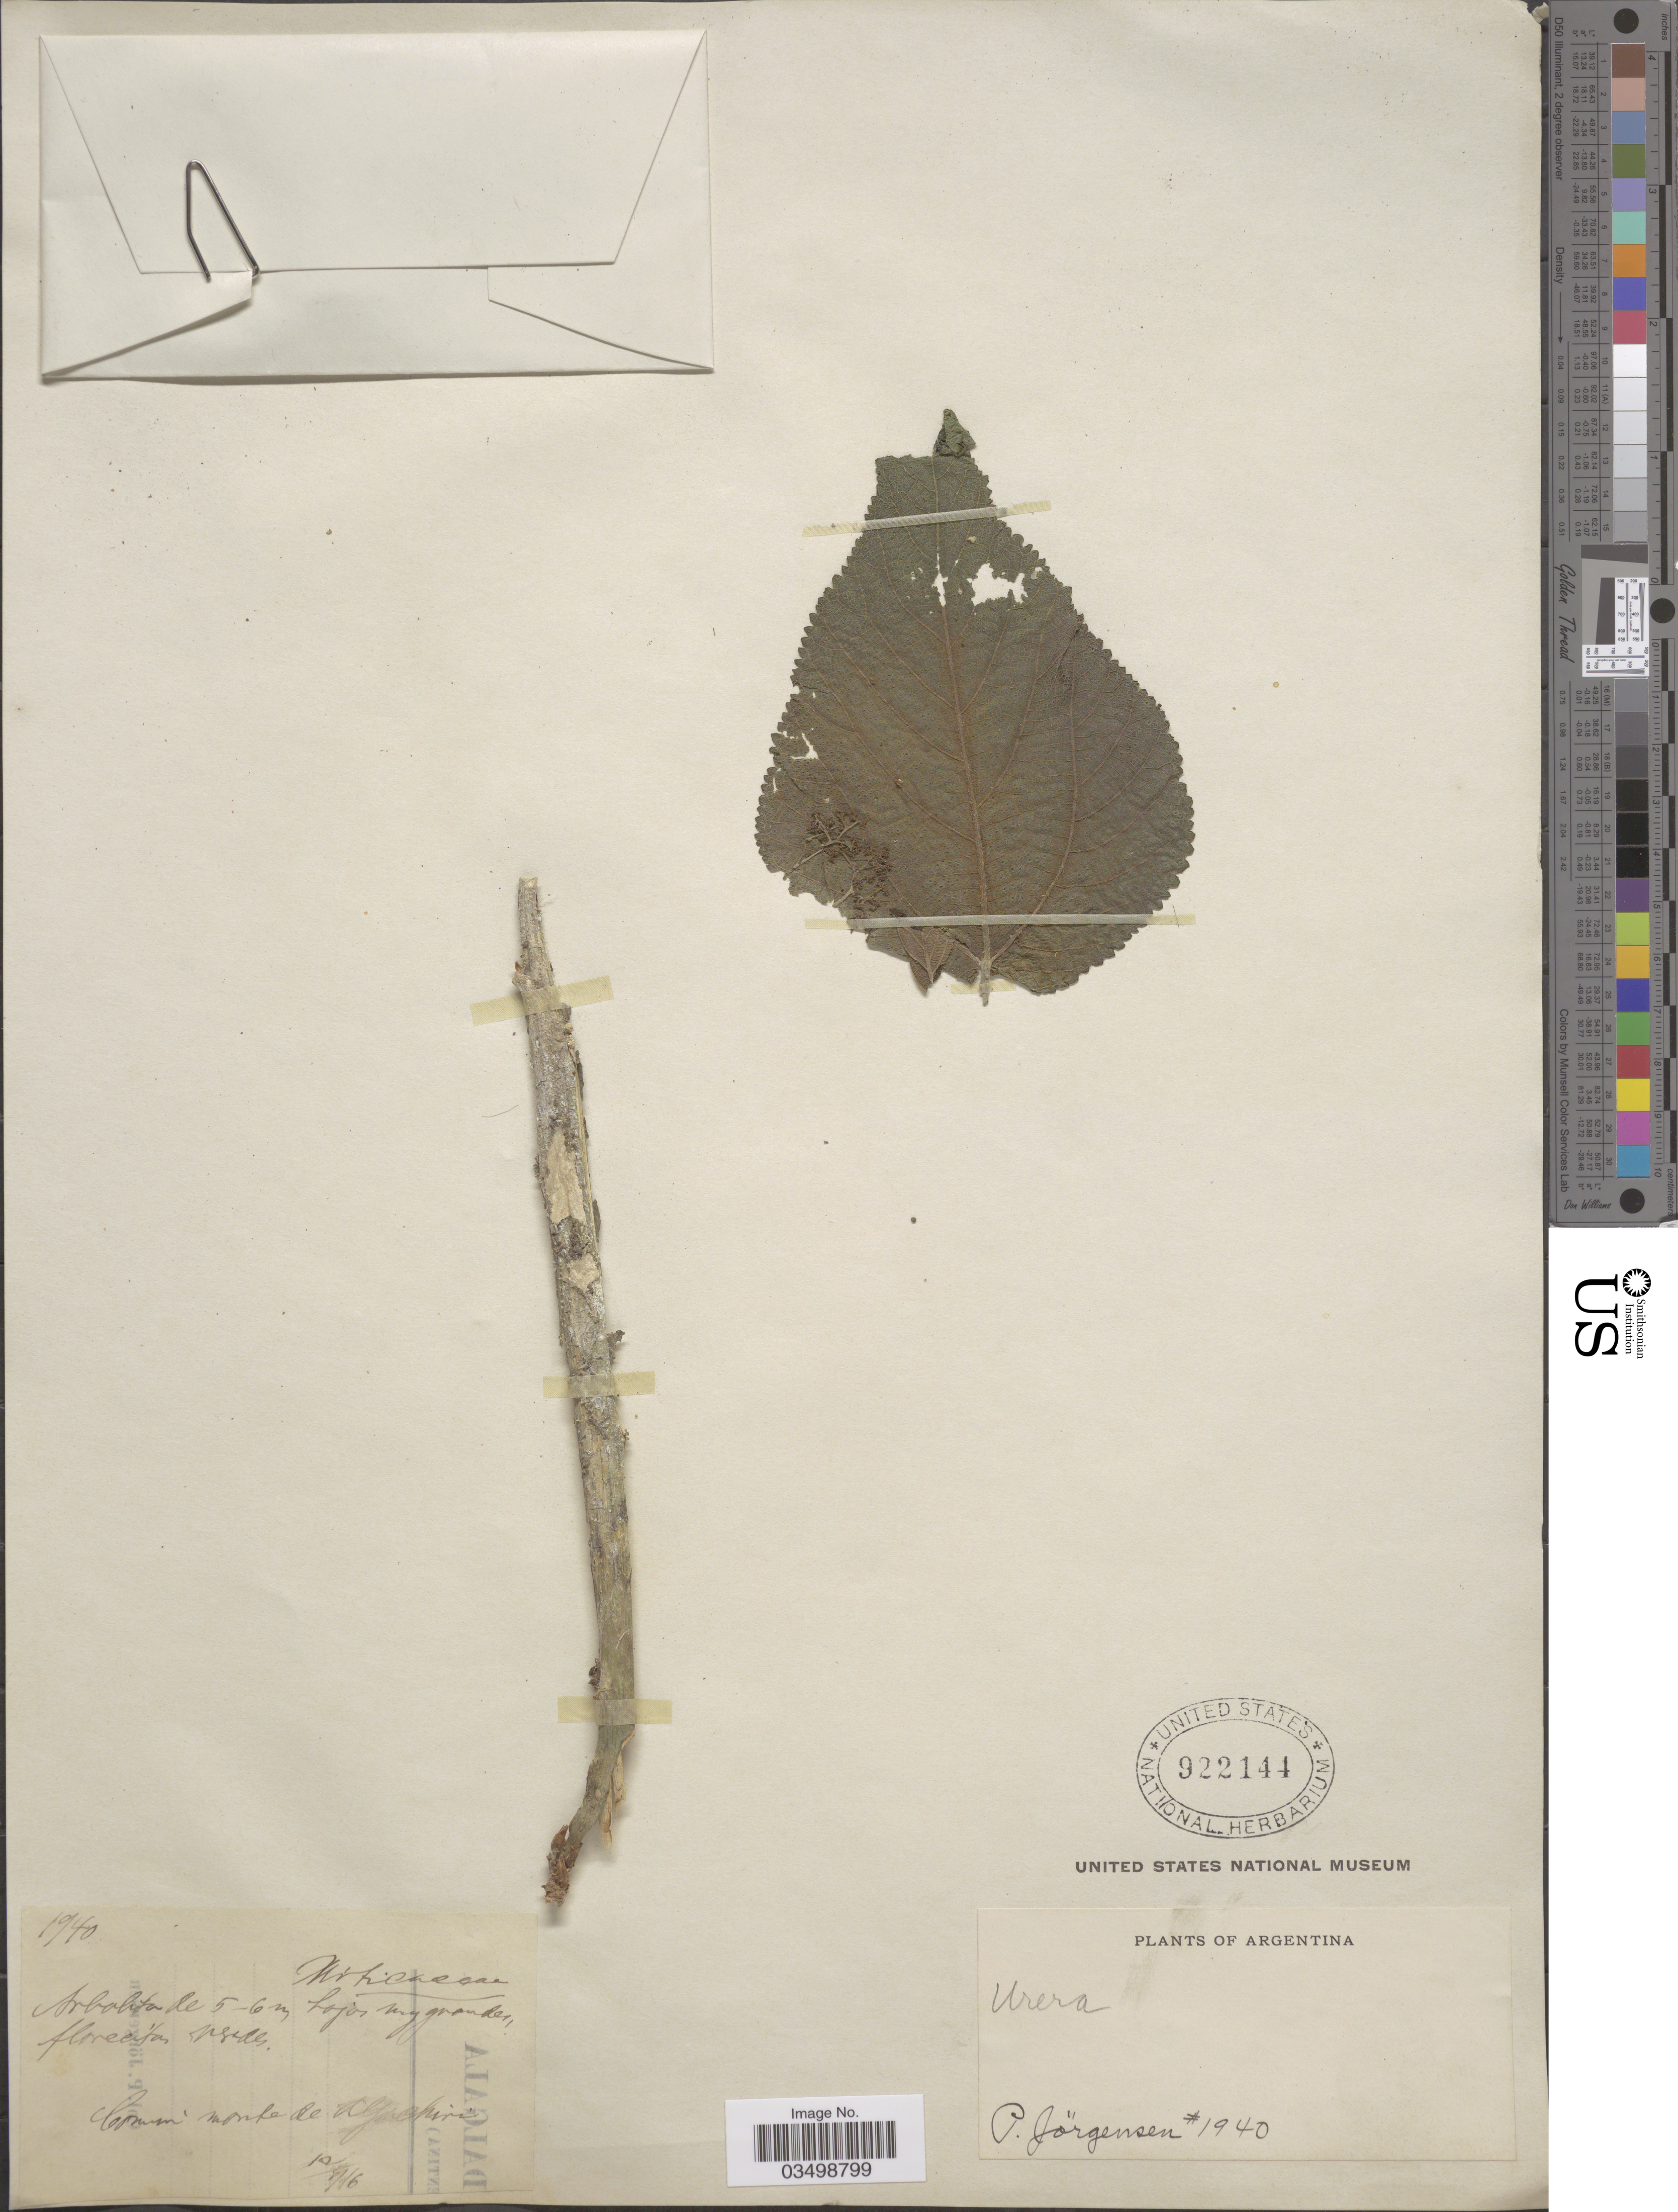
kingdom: Plantae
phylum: Tracheophyta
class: Magnoliopsida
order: Rosales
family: Urticaceae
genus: Urera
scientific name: Urera aurantiaca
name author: Wedd.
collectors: P. Jörgensen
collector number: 1940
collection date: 1916-10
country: Argentina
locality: Common monte de Alfichiri*.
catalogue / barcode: US 922144